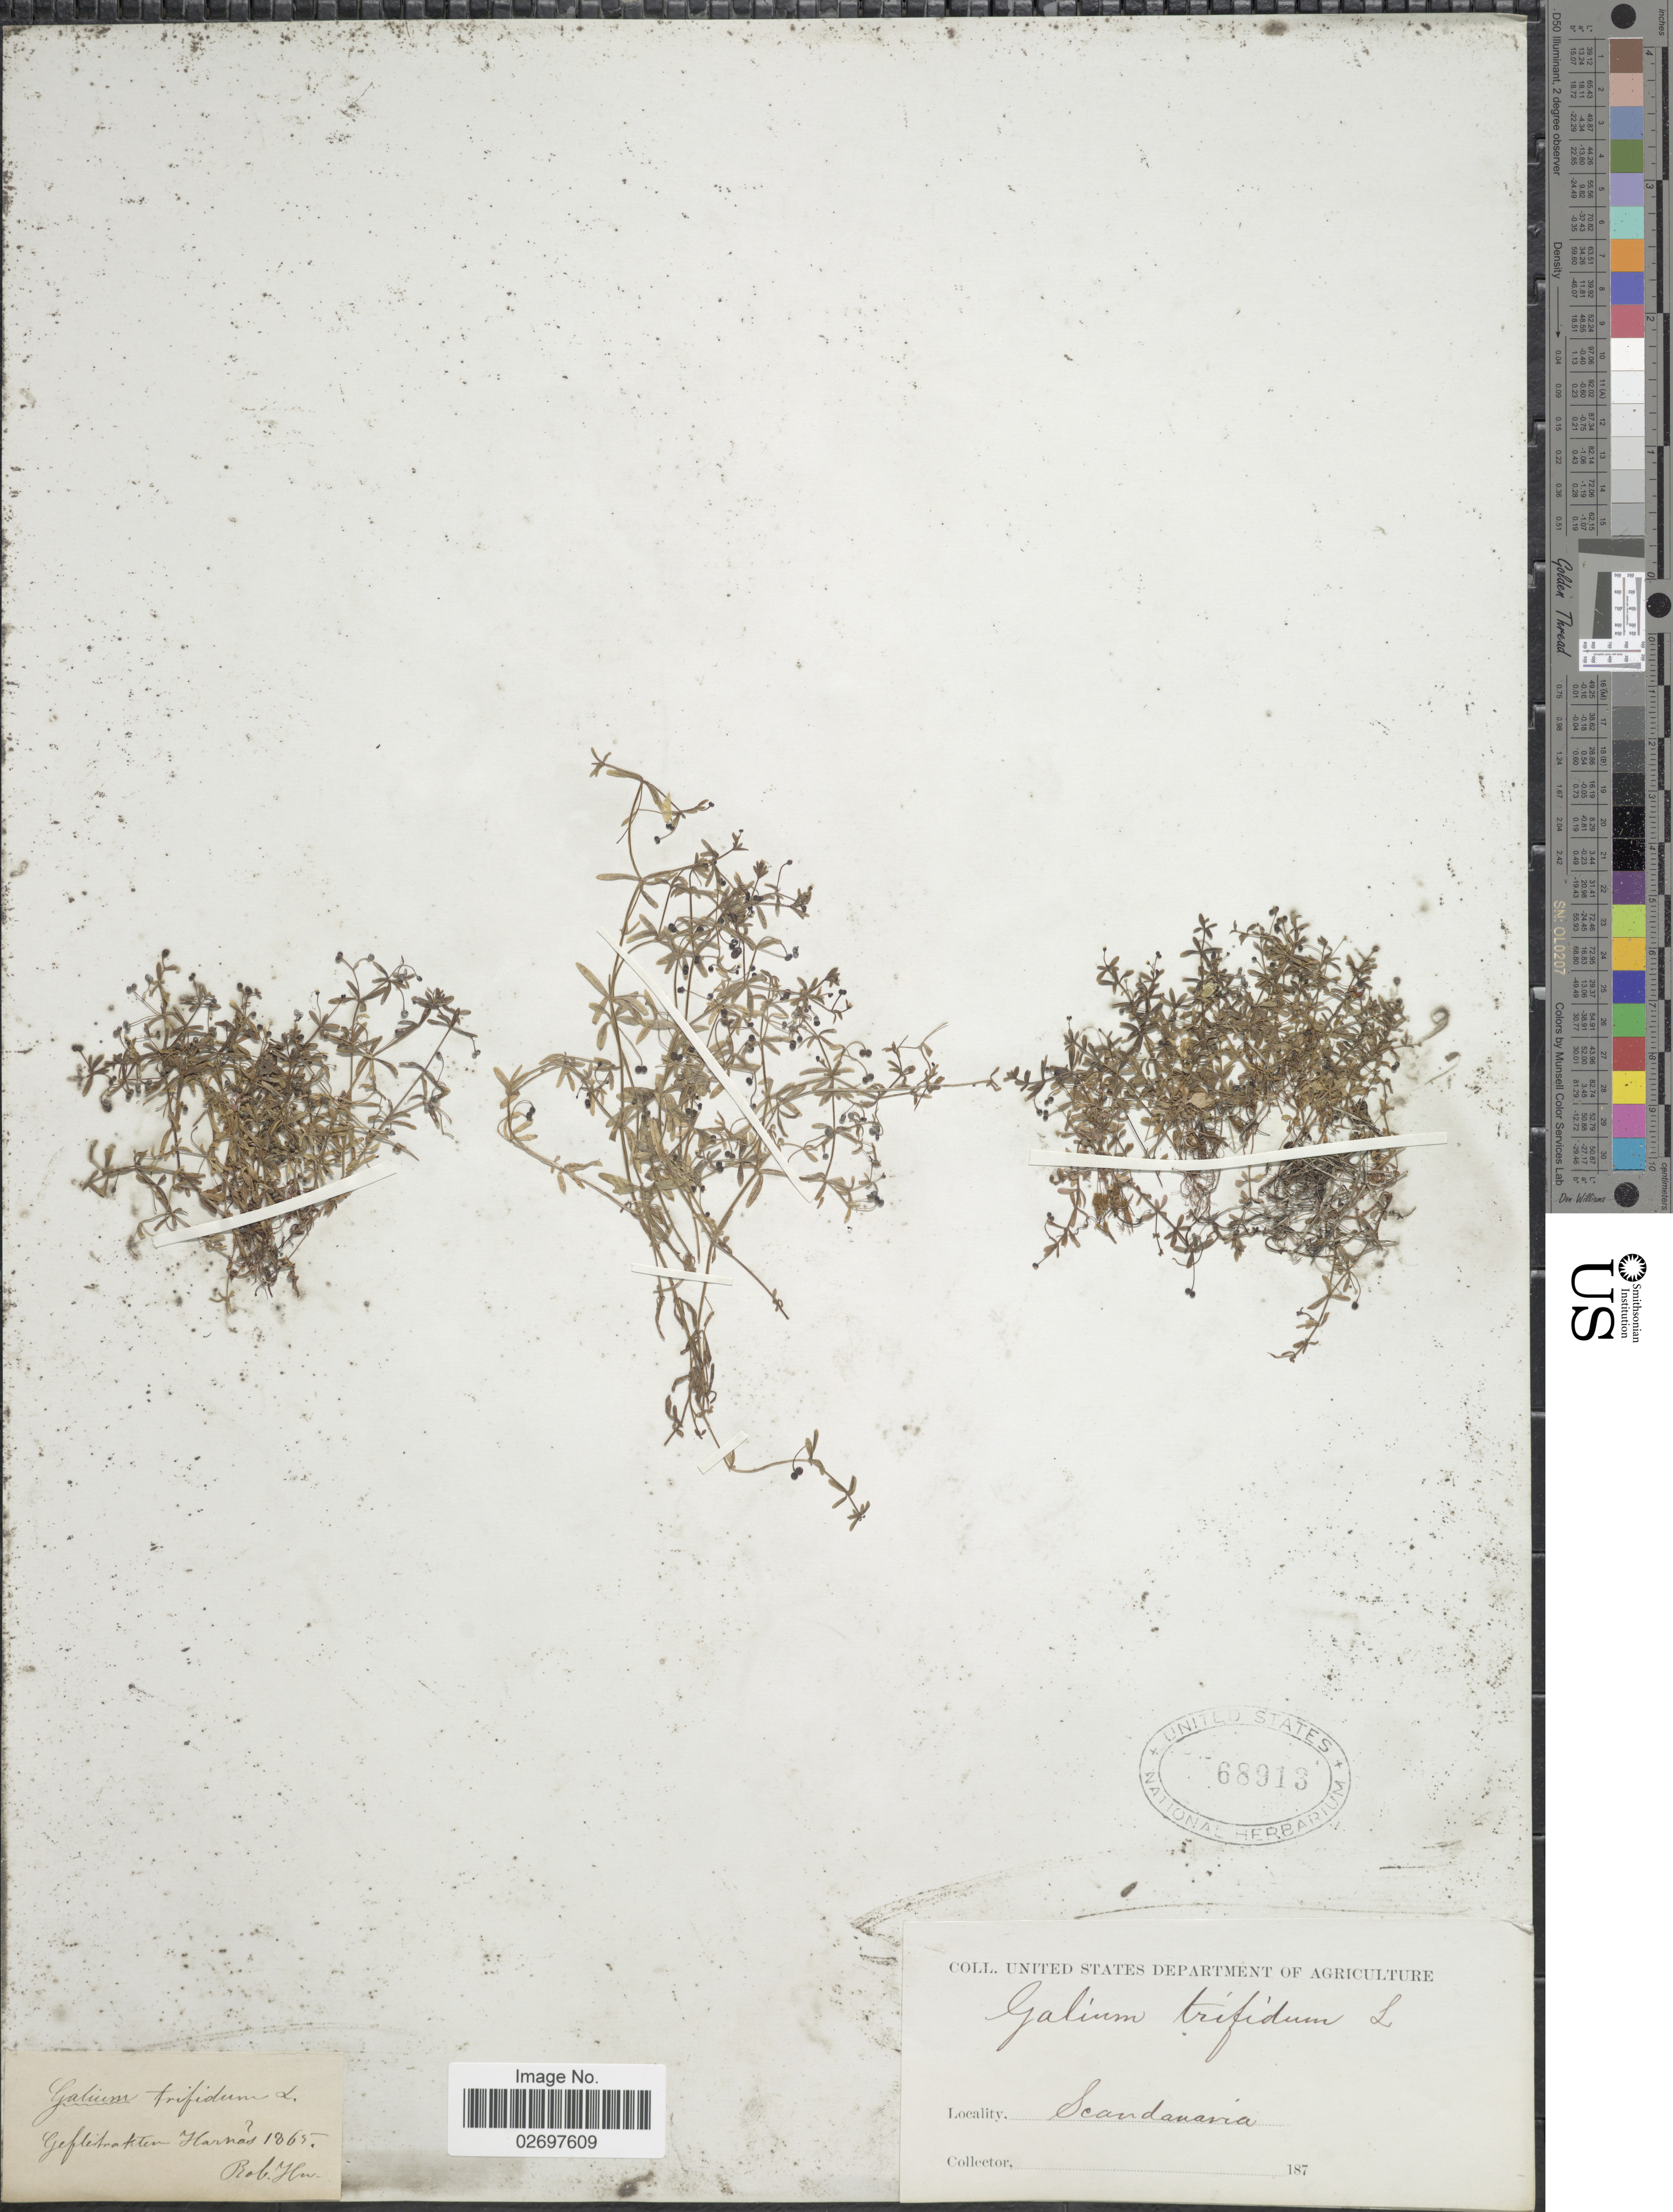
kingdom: Plantae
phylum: Tracheophyta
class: Magnoliopsida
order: Gentianales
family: Rubiaceae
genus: Galium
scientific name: Galium trifidum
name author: L.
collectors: R. Hn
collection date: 1865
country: Sweden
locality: Gefletrakten, Harnas. Scandanavia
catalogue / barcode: US 68913